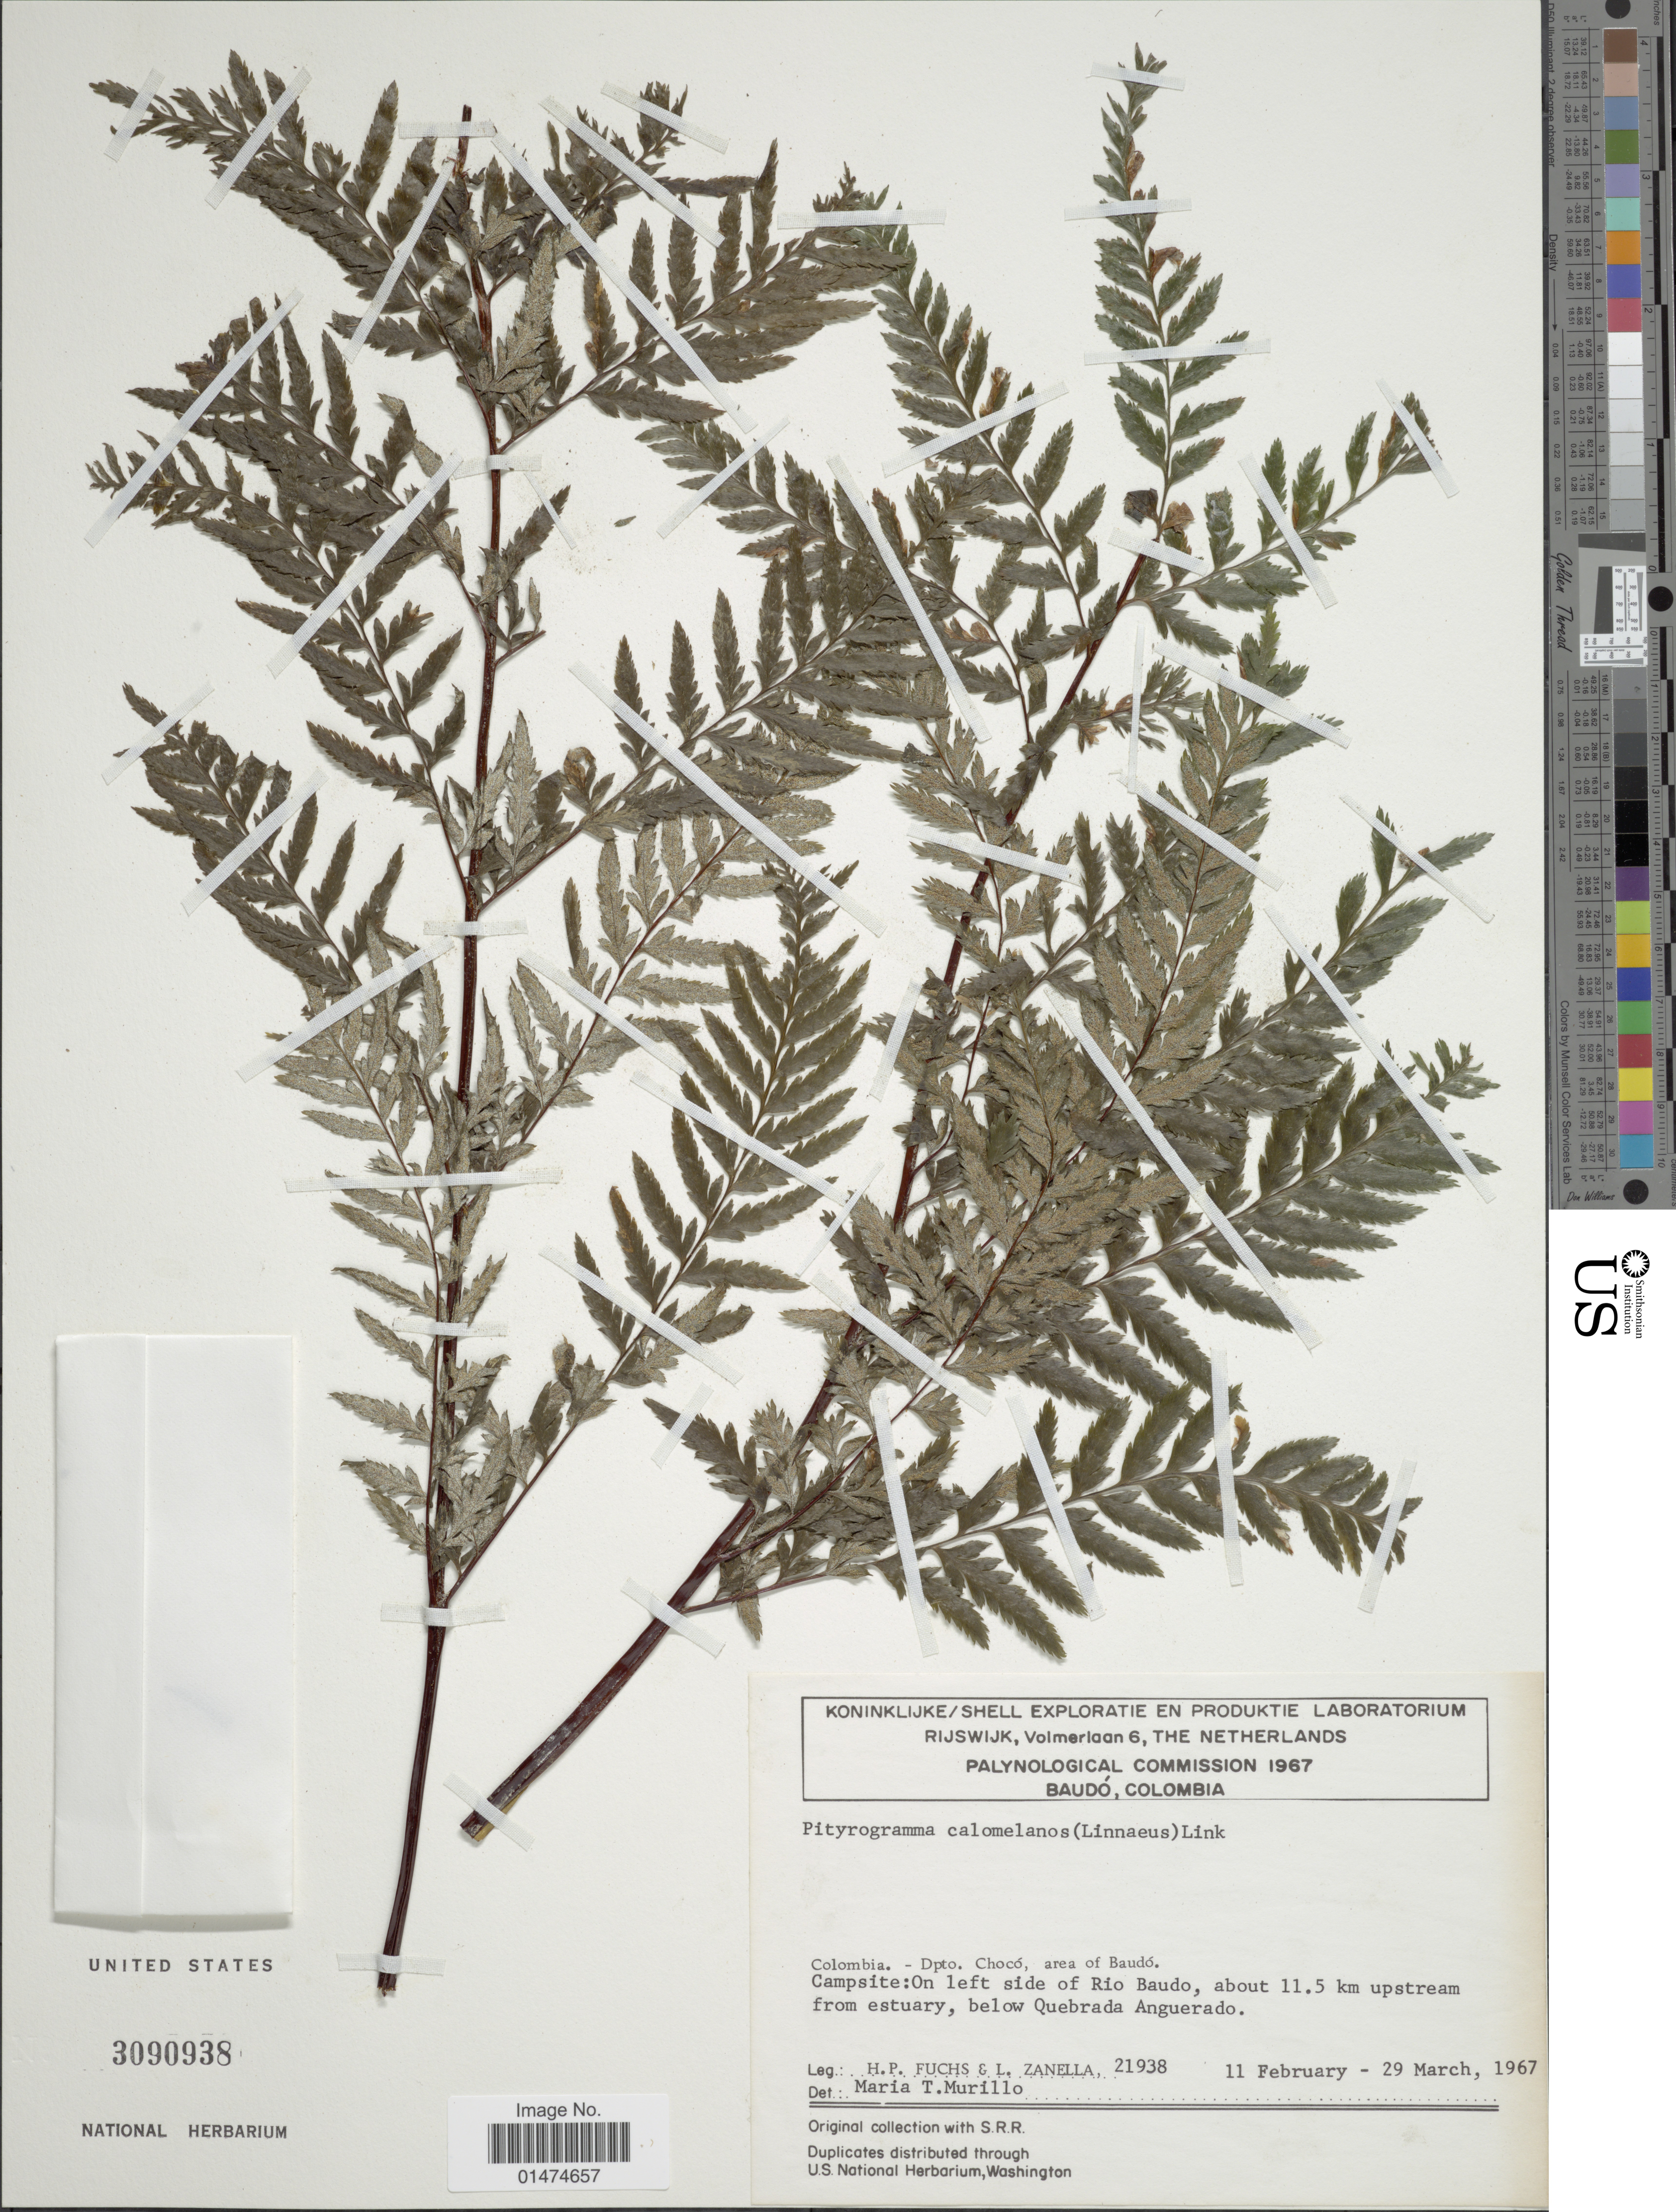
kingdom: Plantae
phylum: Tracheophyta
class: Polypodiopsida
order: Polypodiales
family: Pteridaceae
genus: Pityrogramma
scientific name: Pityrogramma calomelanos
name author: (L.) Link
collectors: H. P. Fuchs & L. Zanella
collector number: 21938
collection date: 1967-02-11/1967-03-29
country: Colombia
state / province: Chocó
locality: Baudo, Colombia, Area Baudo, Campsite: on left side of Rio Baudo, about 11.5 km upstream from estuary, below Quebrada Anguerado.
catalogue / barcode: US 3090938